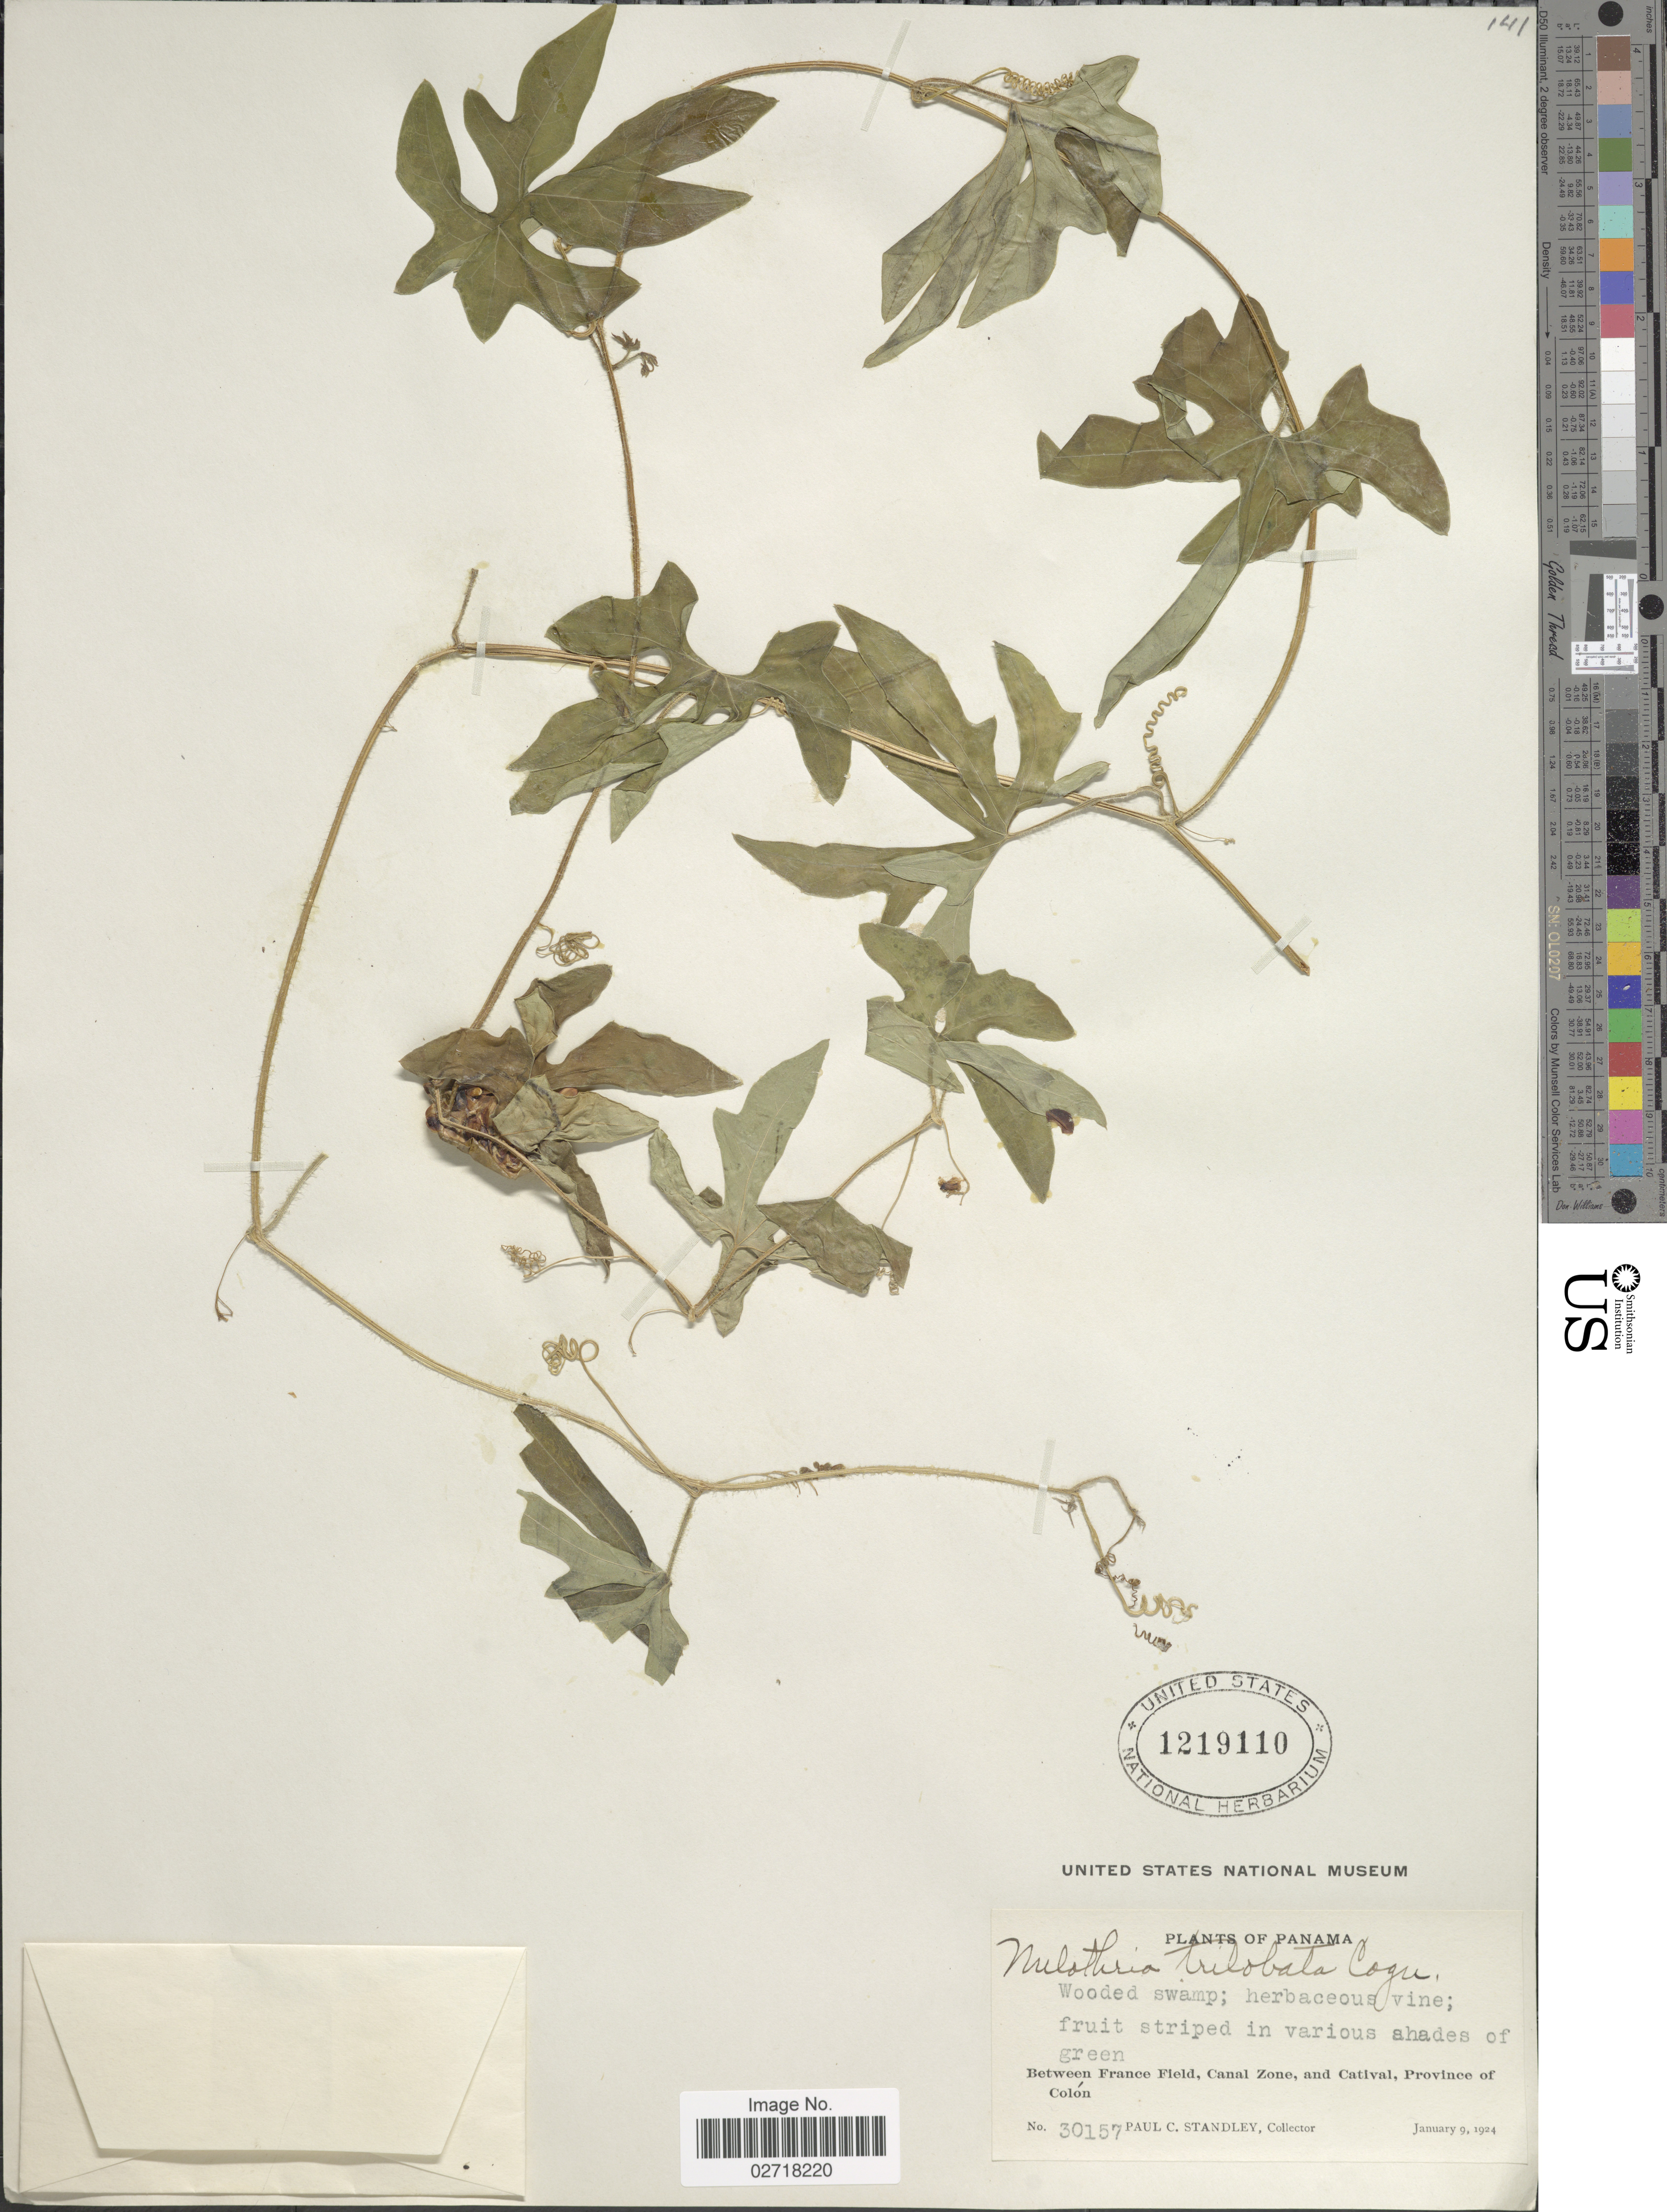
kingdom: Plantae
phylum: Tracheophyta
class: Magnoliopsida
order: Cucurbitales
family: Cucurbitaceae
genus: Melothria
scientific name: Melothria trilobata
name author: Cogn.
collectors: P. C. Standley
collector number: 30157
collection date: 1924-01-09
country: Panama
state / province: Colón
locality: Between France Field, Canal Zone and Catival, Province of Colon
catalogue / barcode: US 1219110